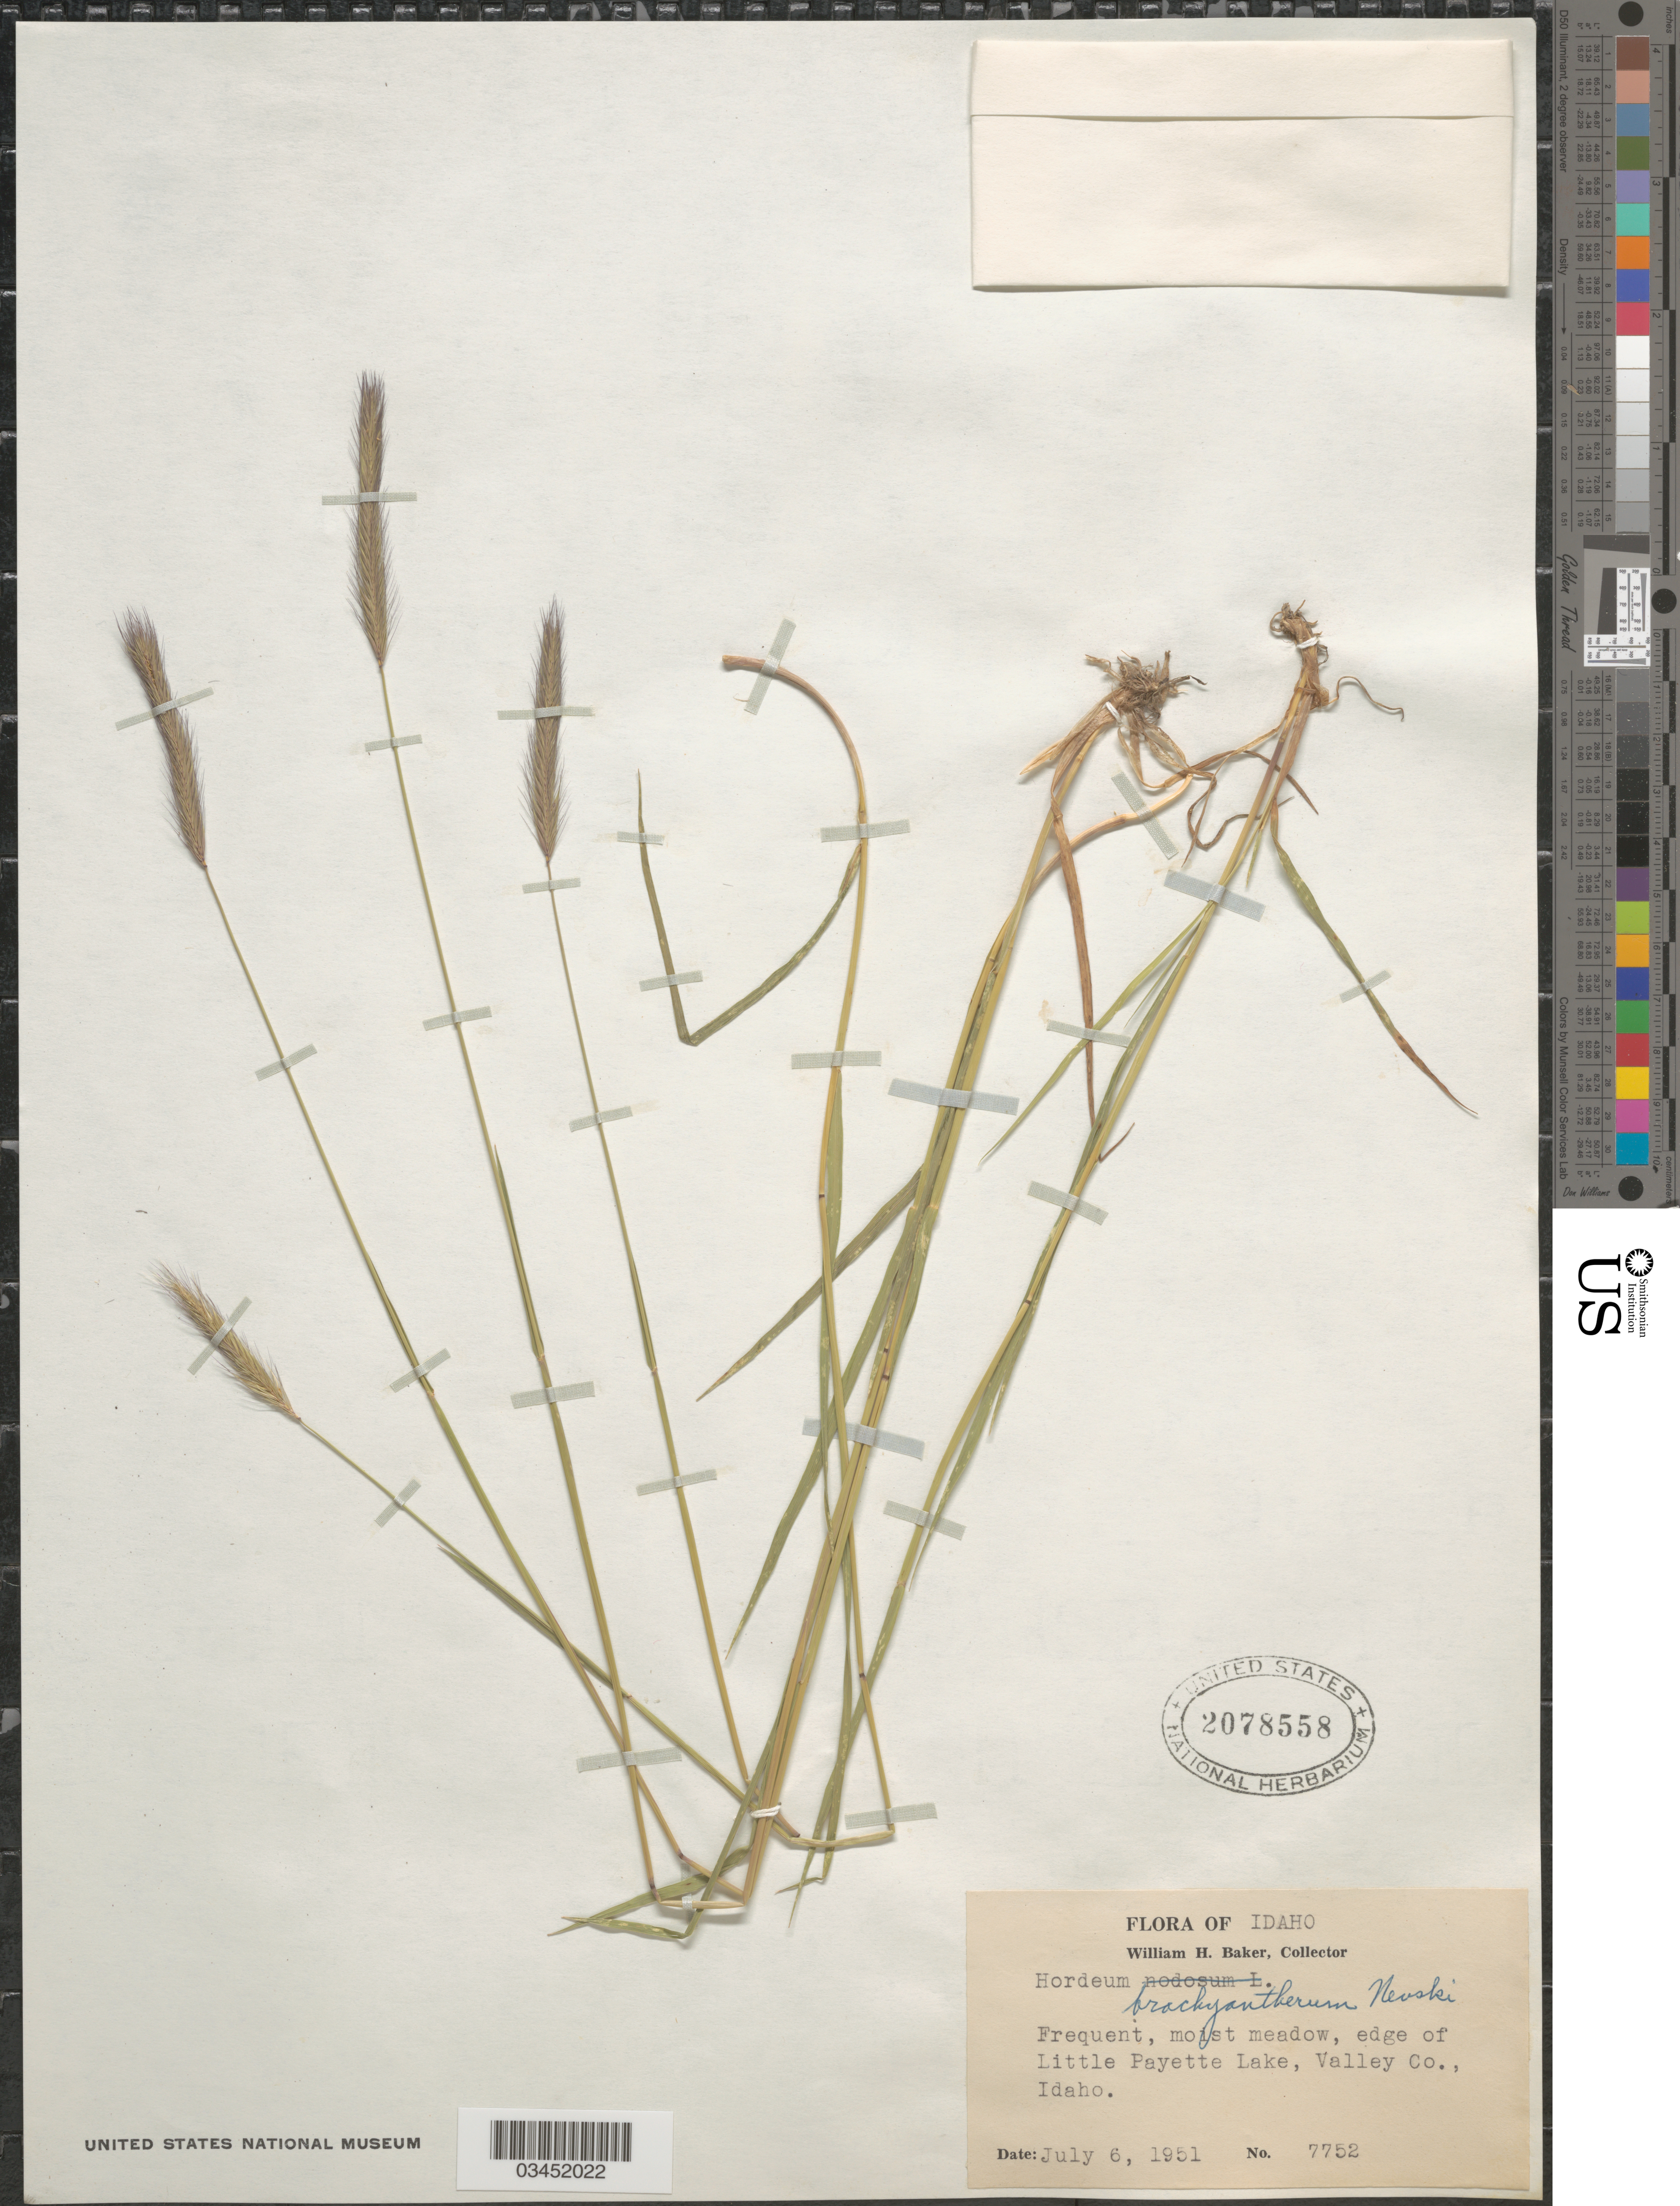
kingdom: Plantae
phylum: Tracheophyta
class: Liliopsida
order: Poales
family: Poaceae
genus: Hordeum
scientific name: Hordeum brachyantherum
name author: Nevski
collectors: W. H. Baker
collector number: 7752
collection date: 1951-07-06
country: United States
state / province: Idaho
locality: Frequent, moist meadow, edge of Little Payette Lake, Valley Co.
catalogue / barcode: US 2078558